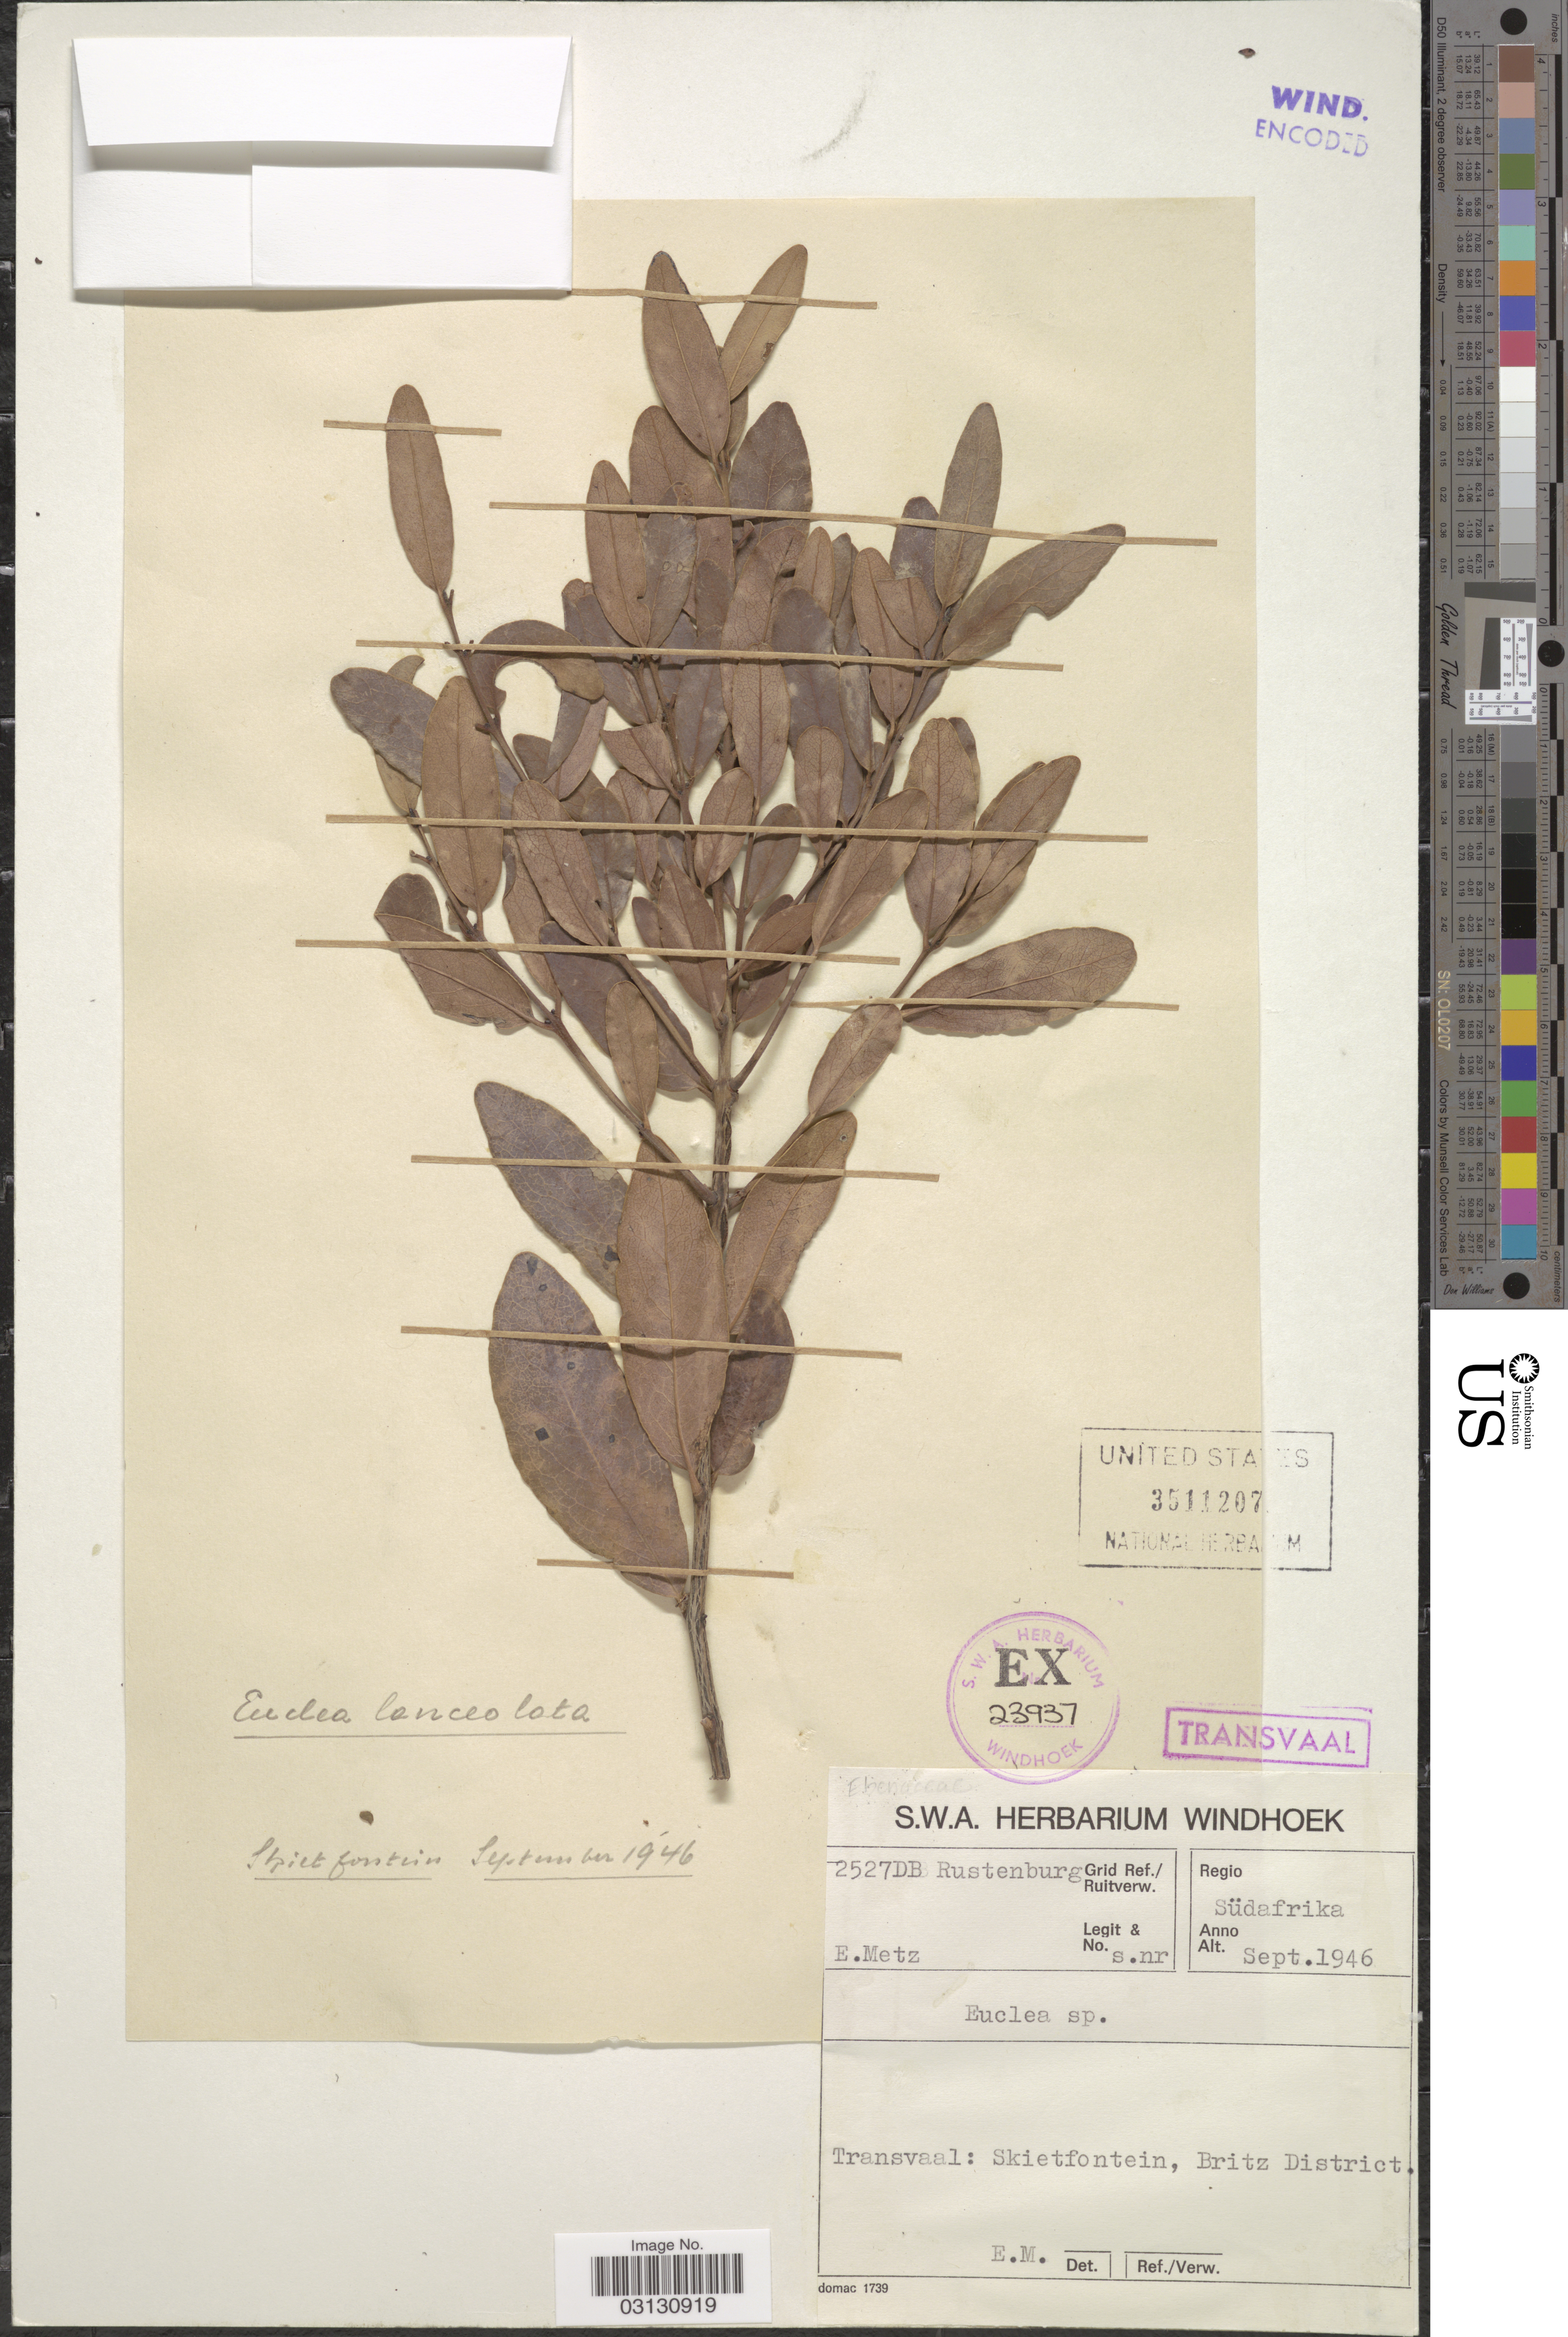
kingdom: Plantae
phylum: Tracheophyta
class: Magnoliopsida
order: Ericales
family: Ebenaceae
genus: Euclea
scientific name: Euclea lanceolata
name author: E. Mey. ex A. DC.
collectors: E. Metz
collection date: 1946-09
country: South Africa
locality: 2527DB Rustenburg Grid Ref./Ruitverw., Regio Südafrika, Transvaal: Skietfontein, Britz District.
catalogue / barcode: US 3511207